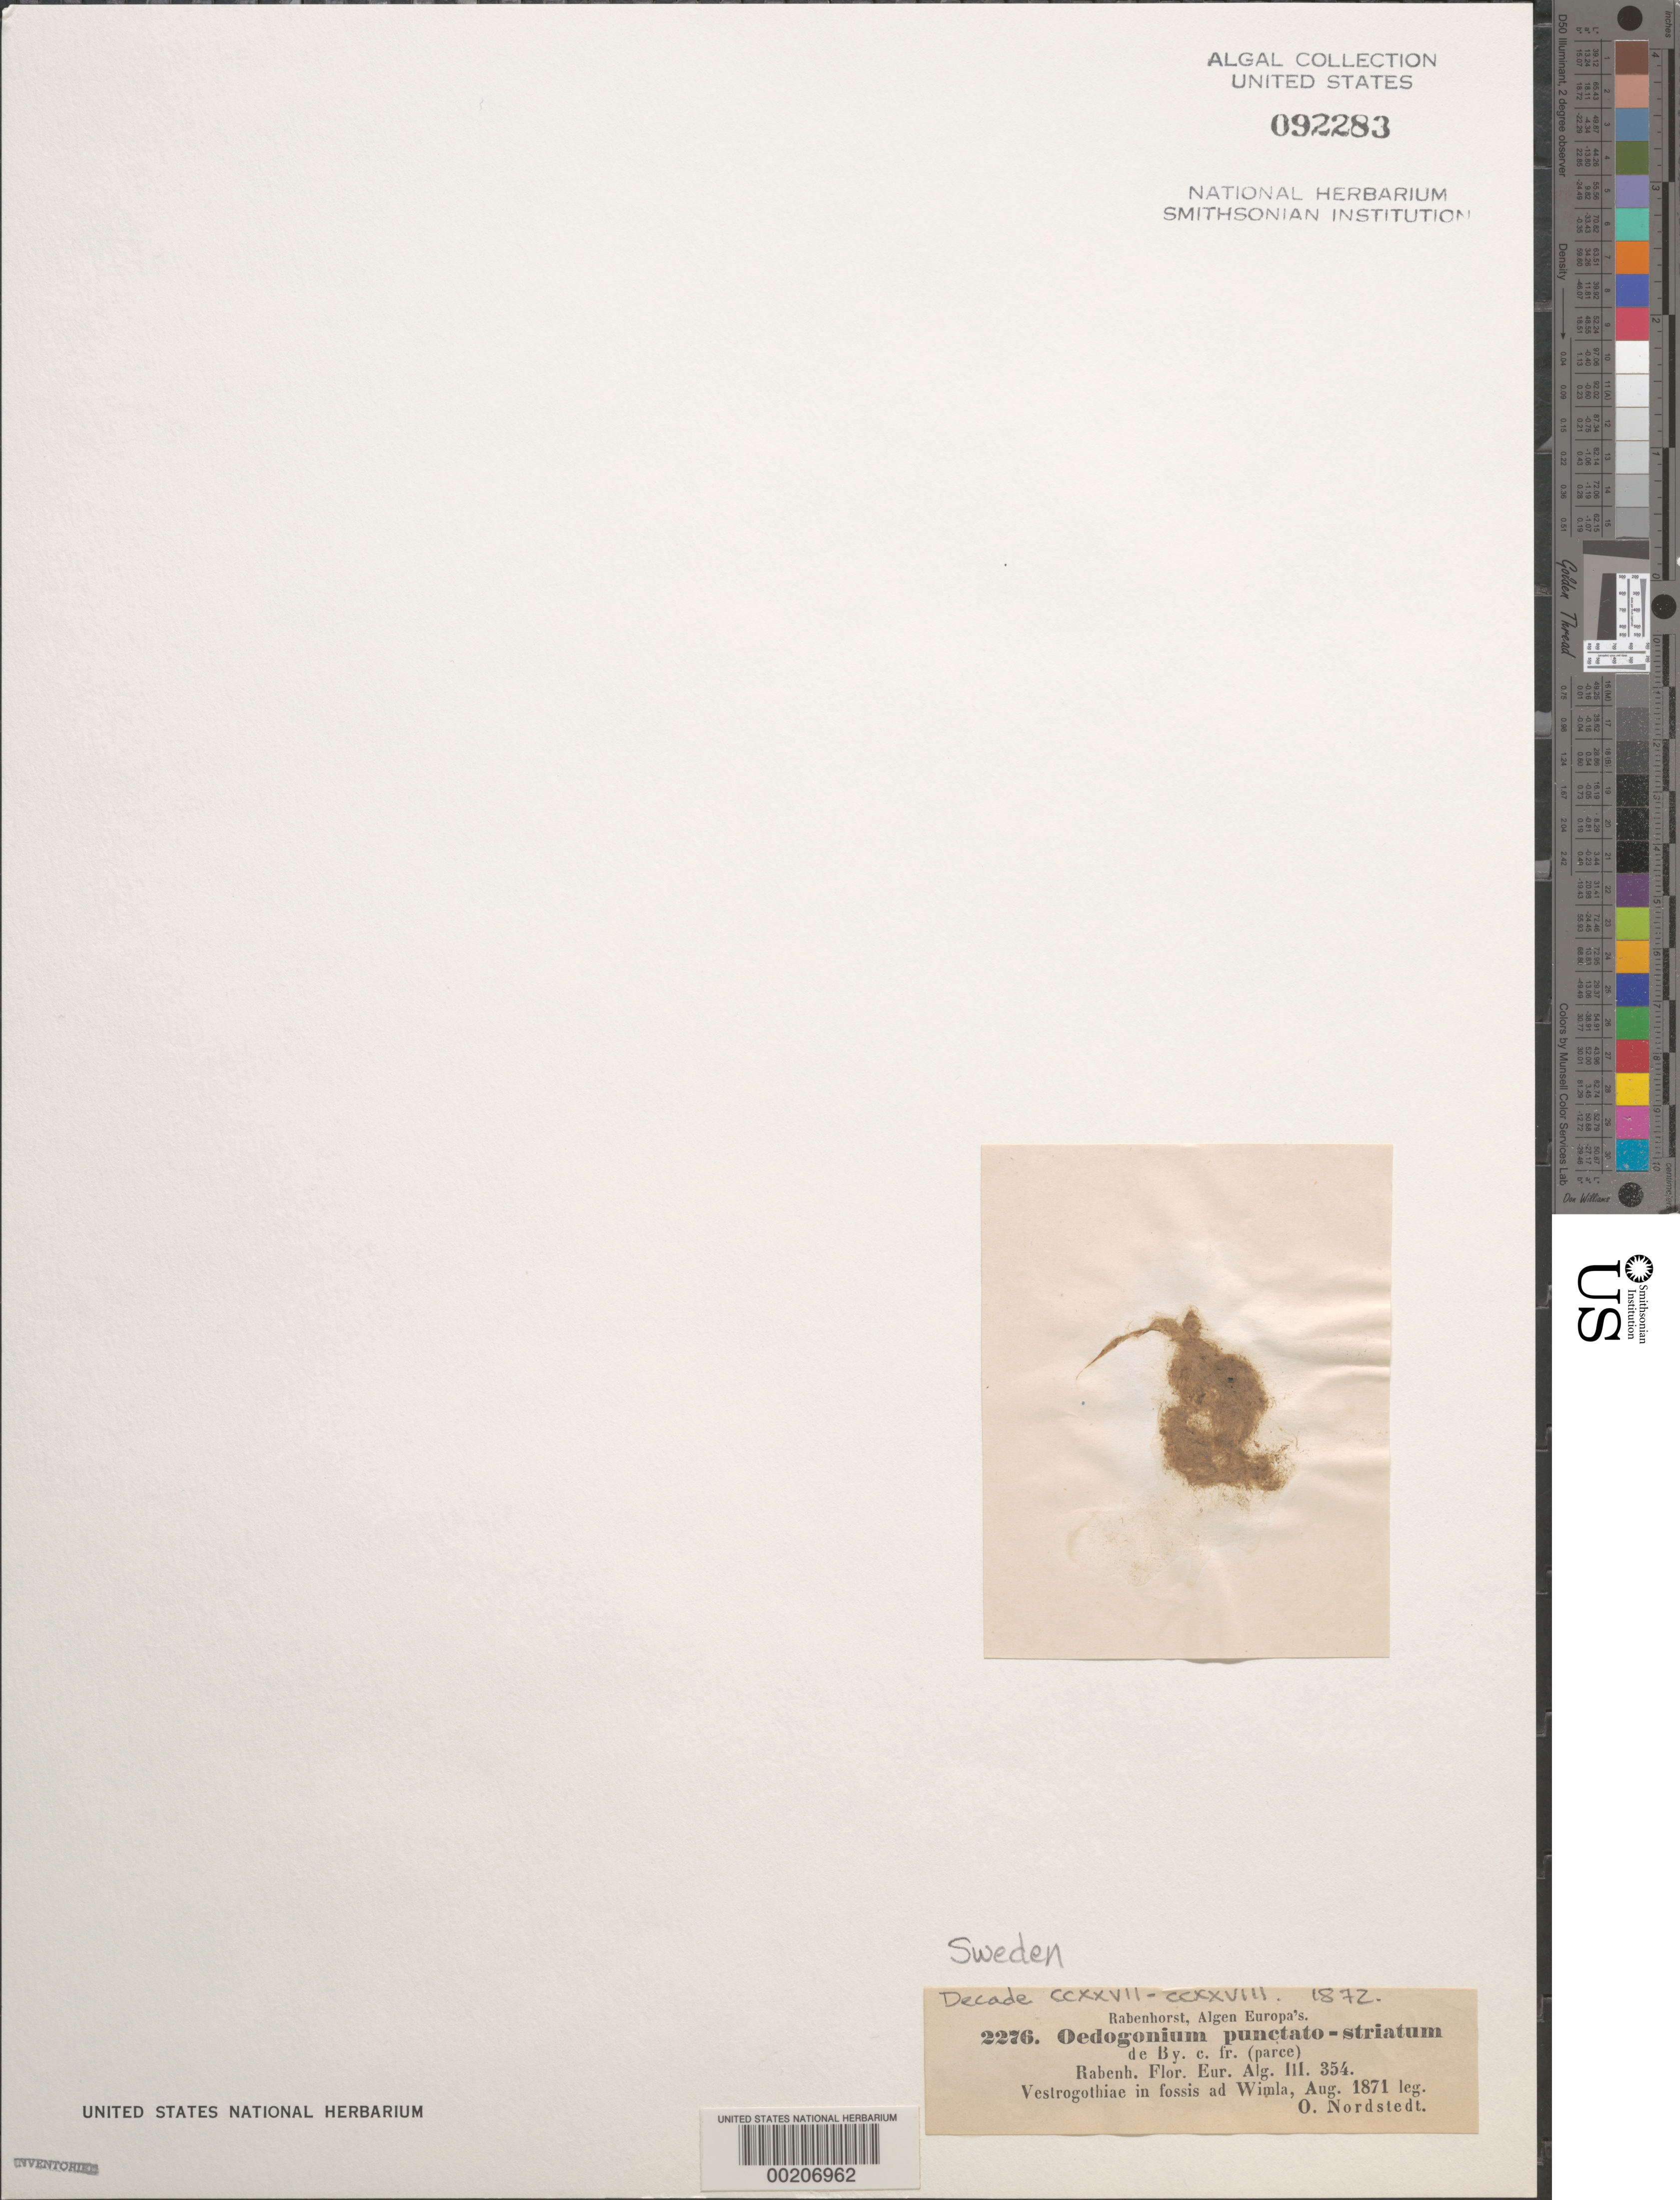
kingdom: Plantae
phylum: Chlorophyta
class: Chlorophyceae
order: Oedogoniales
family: Oedogoniaceae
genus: Oedogonium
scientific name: Oedogonium punctato-striatum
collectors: C. F. O. Nordstedt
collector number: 2276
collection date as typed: Aug 1871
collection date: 1871-08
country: Sweden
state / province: Västra Götaland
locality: Wimla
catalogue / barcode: US 92283